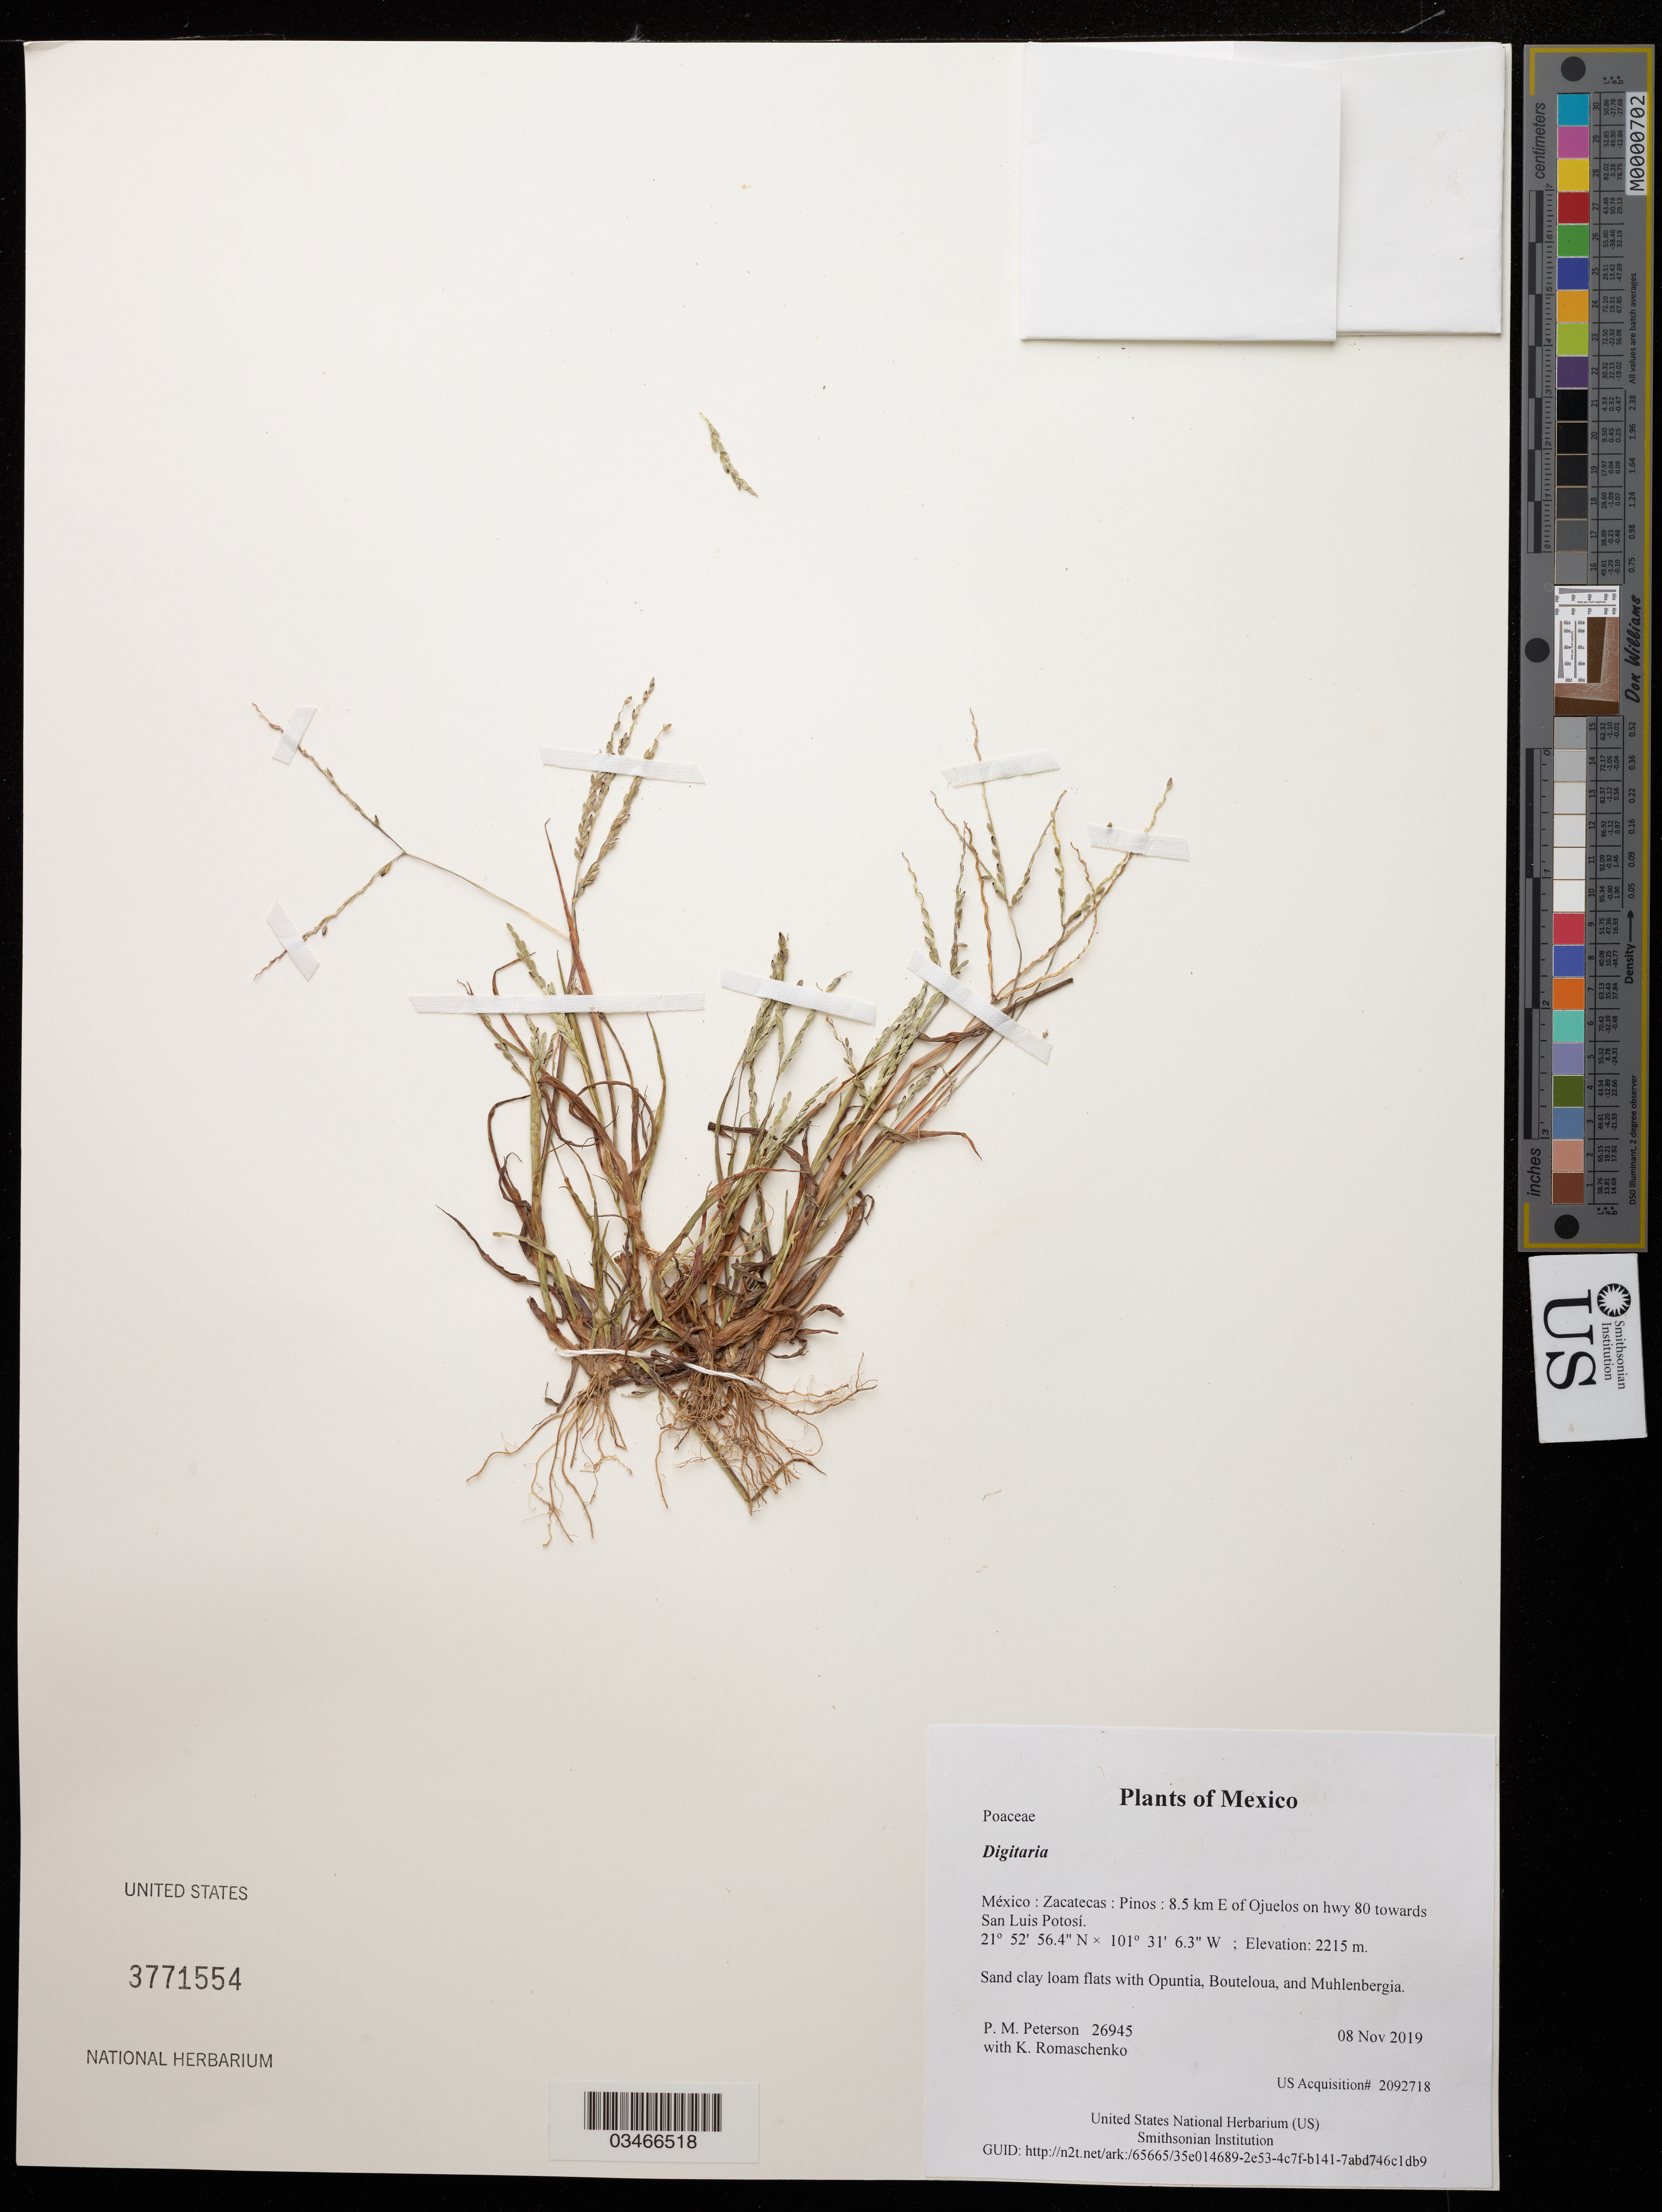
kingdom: Plantae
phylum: Tracheophyta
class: Liliopsida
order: Poales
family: Poaceae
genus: Digitaria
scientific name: Digitaria sp.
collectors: P. M. Peterson & K. Romaschenko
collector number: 26945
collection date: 2019-11-19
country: México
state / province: México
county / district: Toluca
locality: Nevado de Toluca National Park, NE slopes of Nevado de Toluca, on walking path to Lago La Luna and Lago del Sol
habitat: Sand clay loam flats with Opuntia, Bouteloua, and Muhlenbergia.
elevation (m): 1263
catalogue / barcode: US 3771554